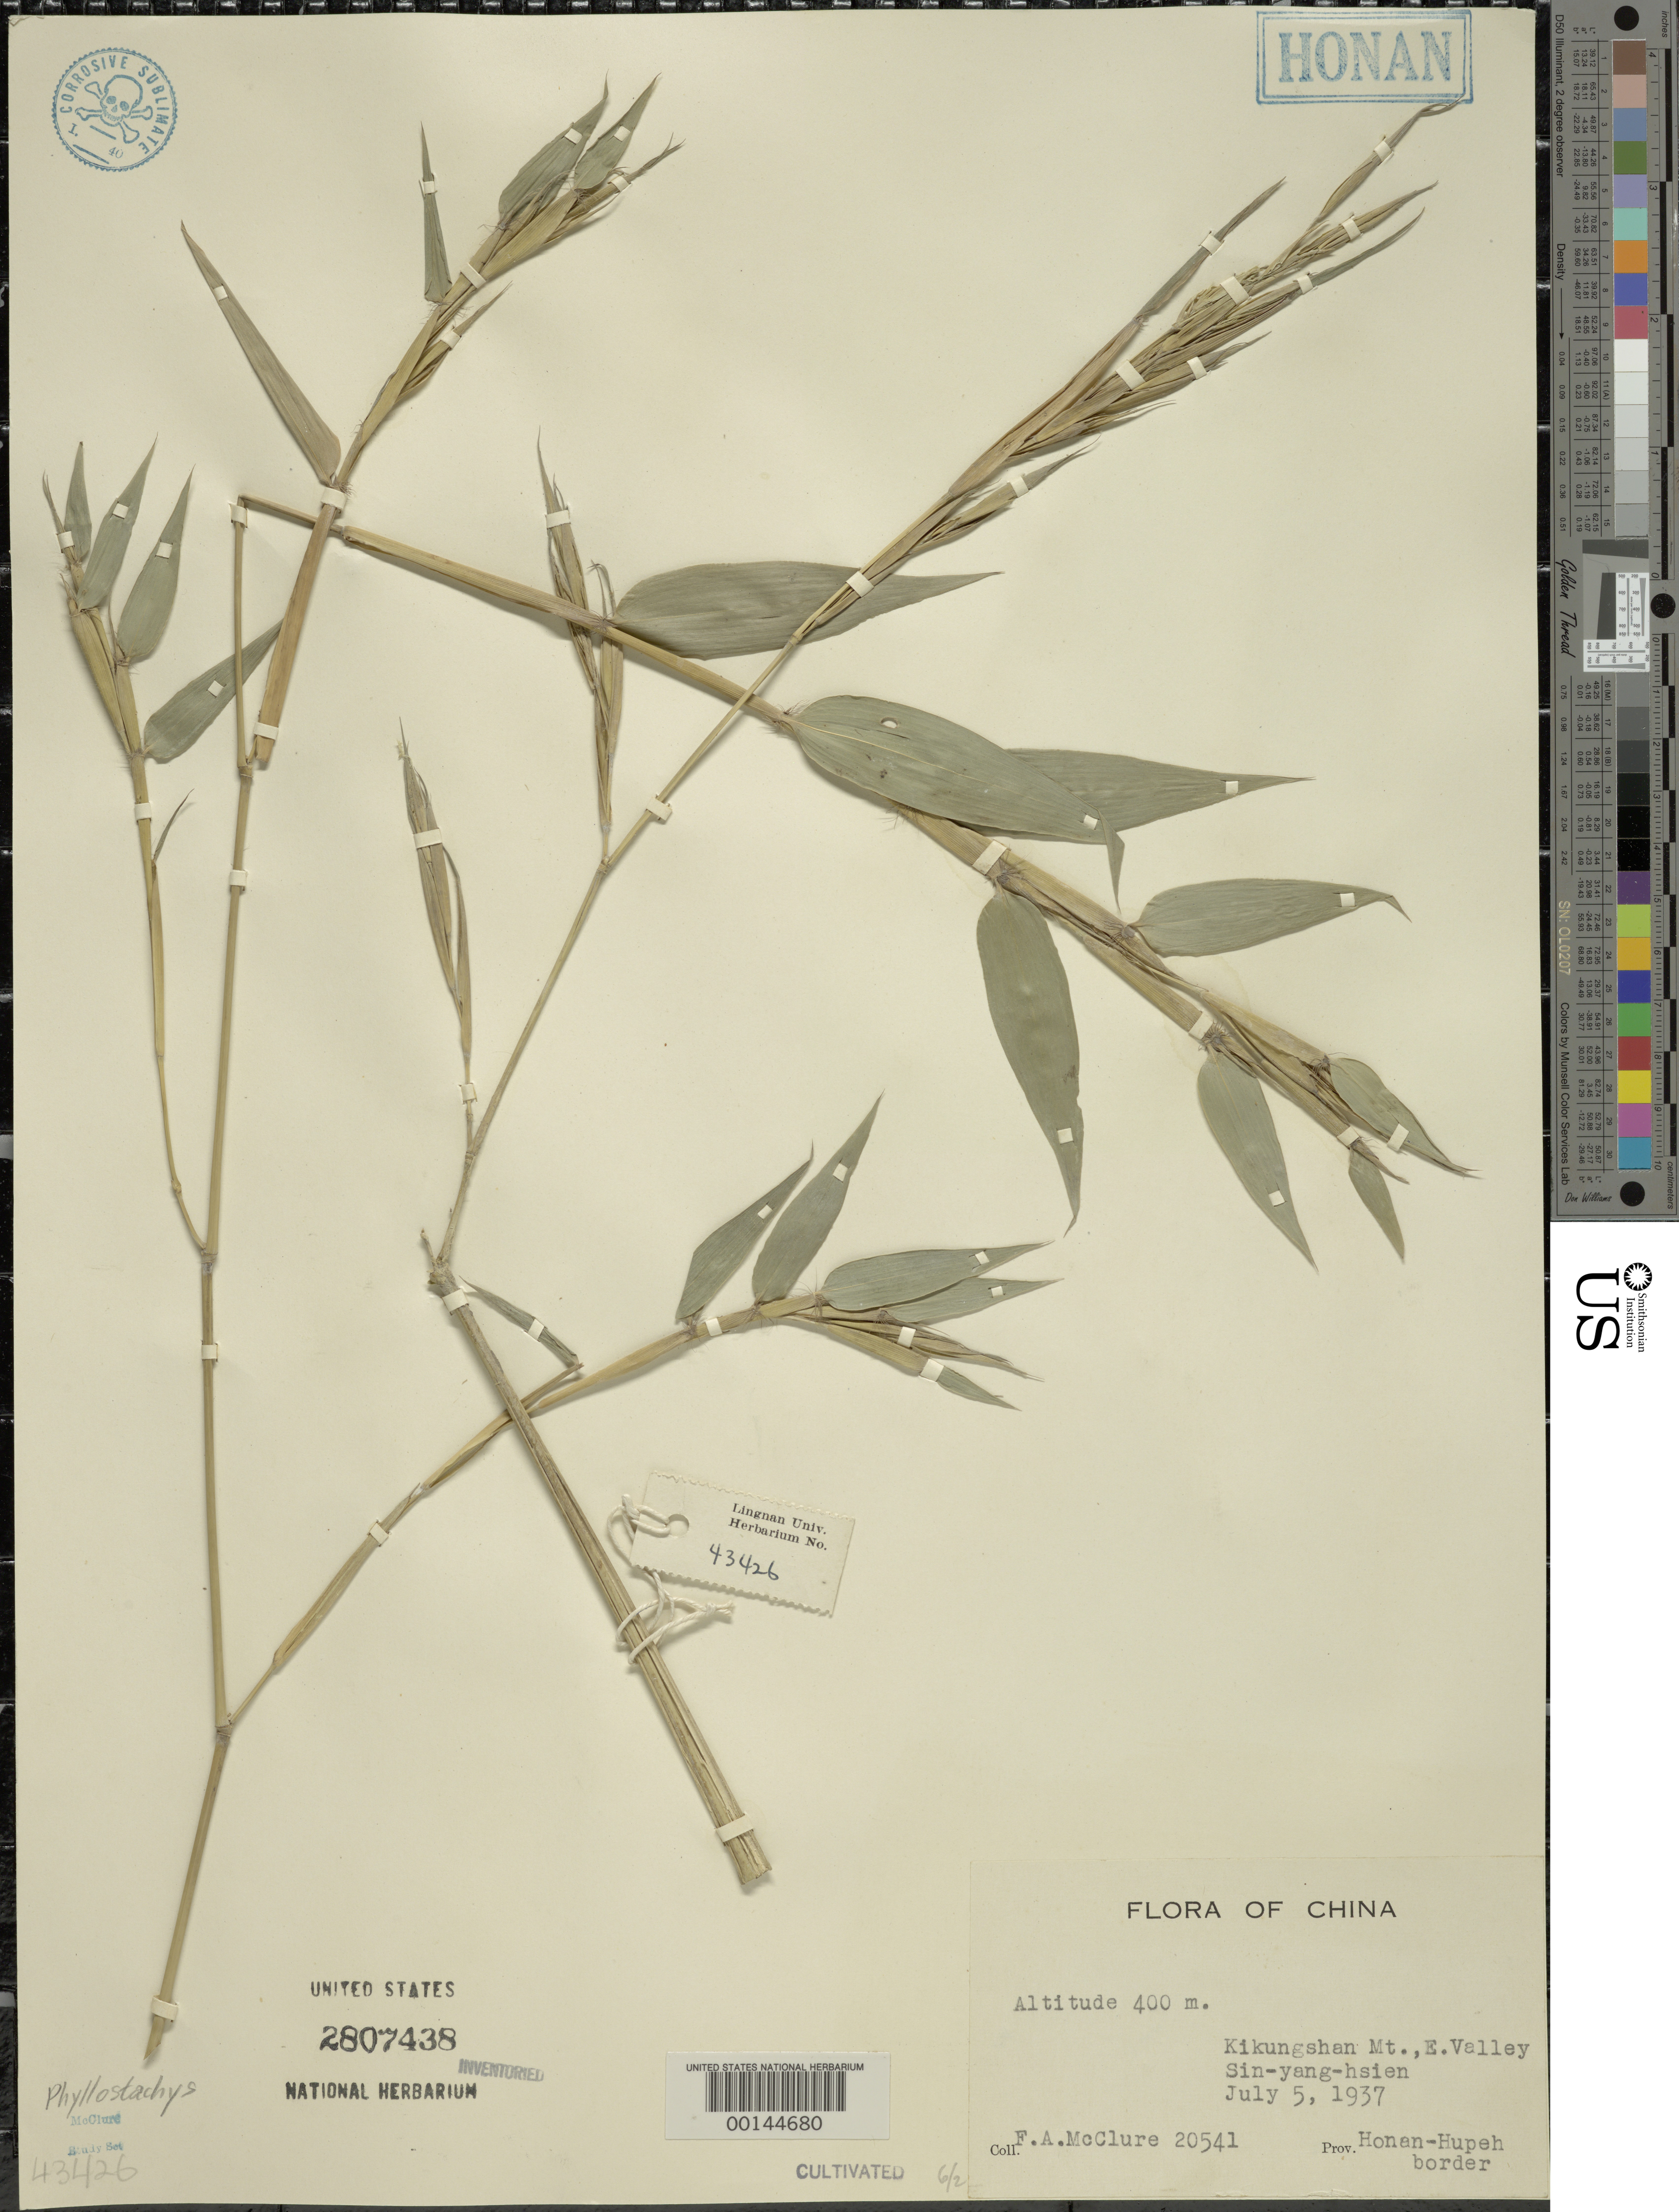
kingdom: Plantae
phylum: Tracheophyta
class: Liliopsida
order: Poales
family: Poaceae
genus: Phyllostachys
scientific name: Phyllostachys sp.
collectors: F. A. McClure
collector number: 20541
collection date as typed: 01 Jul 1937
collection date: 1937-07-01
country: China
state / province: Guangdong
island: Honam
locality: Sin-yang-hsien, kikungshan mt.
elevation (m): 400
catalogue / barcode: US 2807438